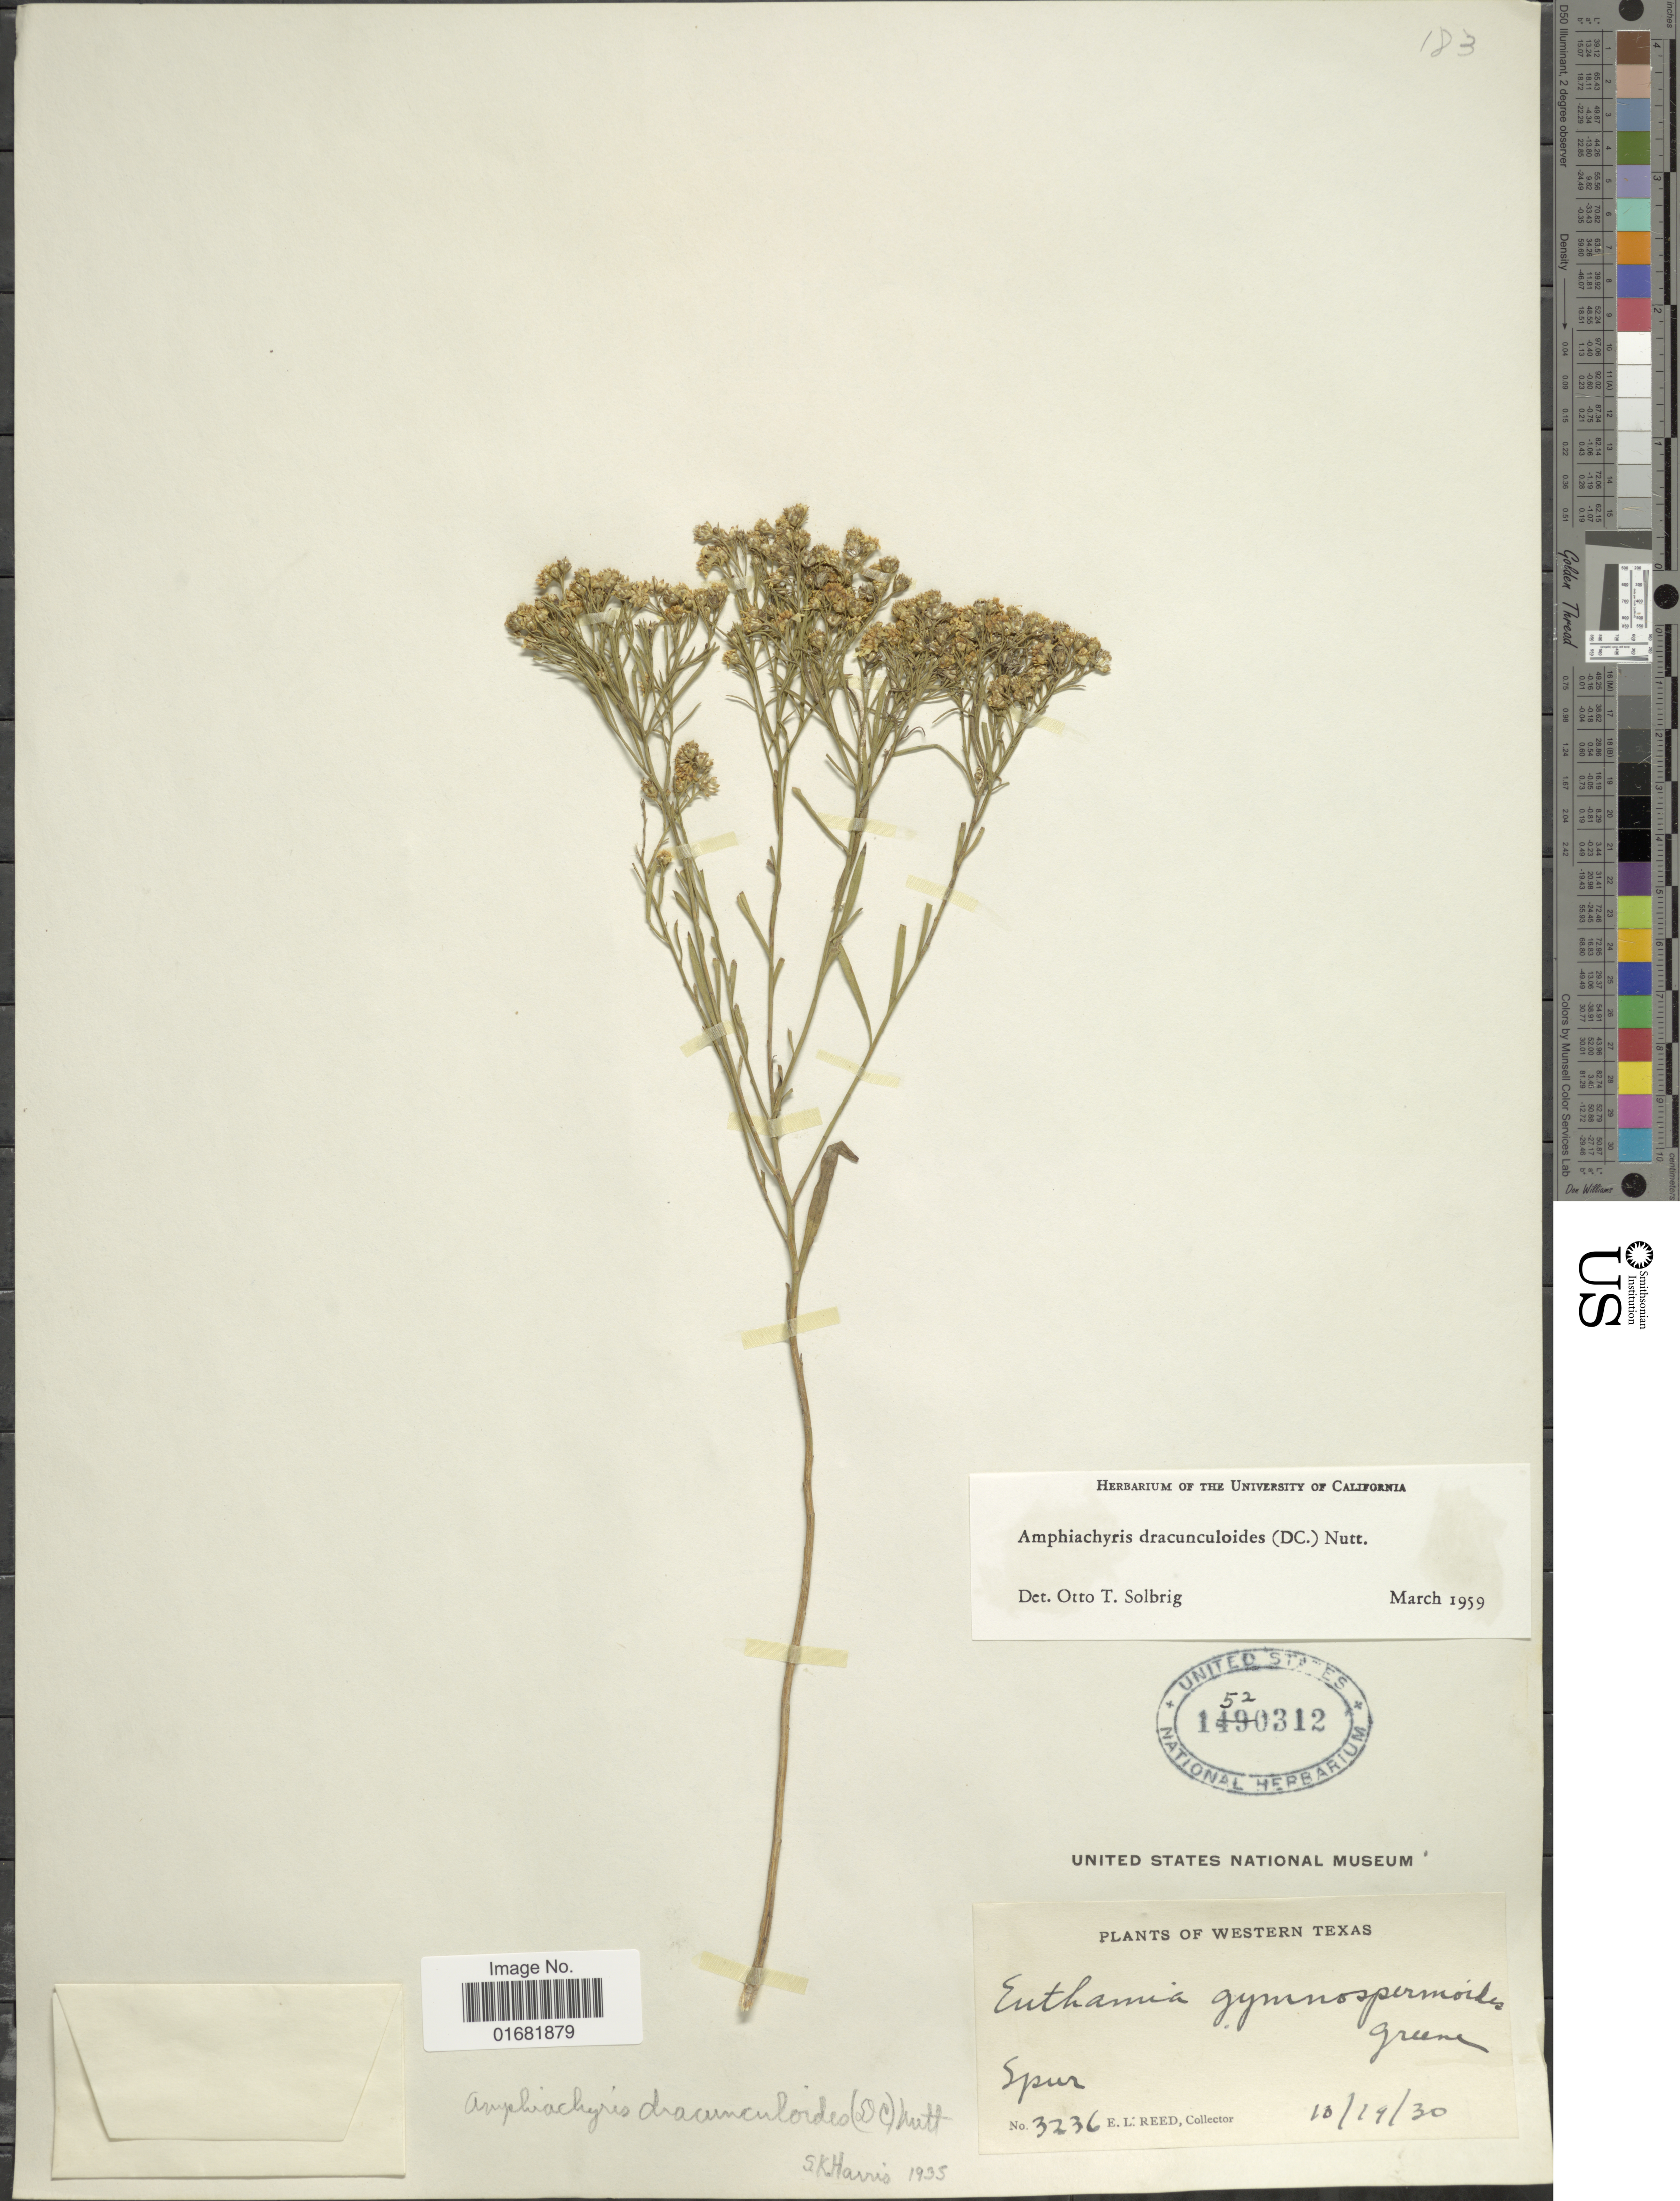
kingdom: Plantae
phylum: Tracheophyta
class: Magnoliopsida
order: Asterales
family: Asteraceae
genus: Amphiachyris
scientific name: Amphiachyris dracunculoides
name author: (DC.) Nutt.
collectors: E. Reed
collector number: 3236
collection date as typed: Transcribed d/m/y: 19/10/30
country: United States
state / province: Texas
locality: Western Texas. Spur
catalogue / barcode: US 1520312